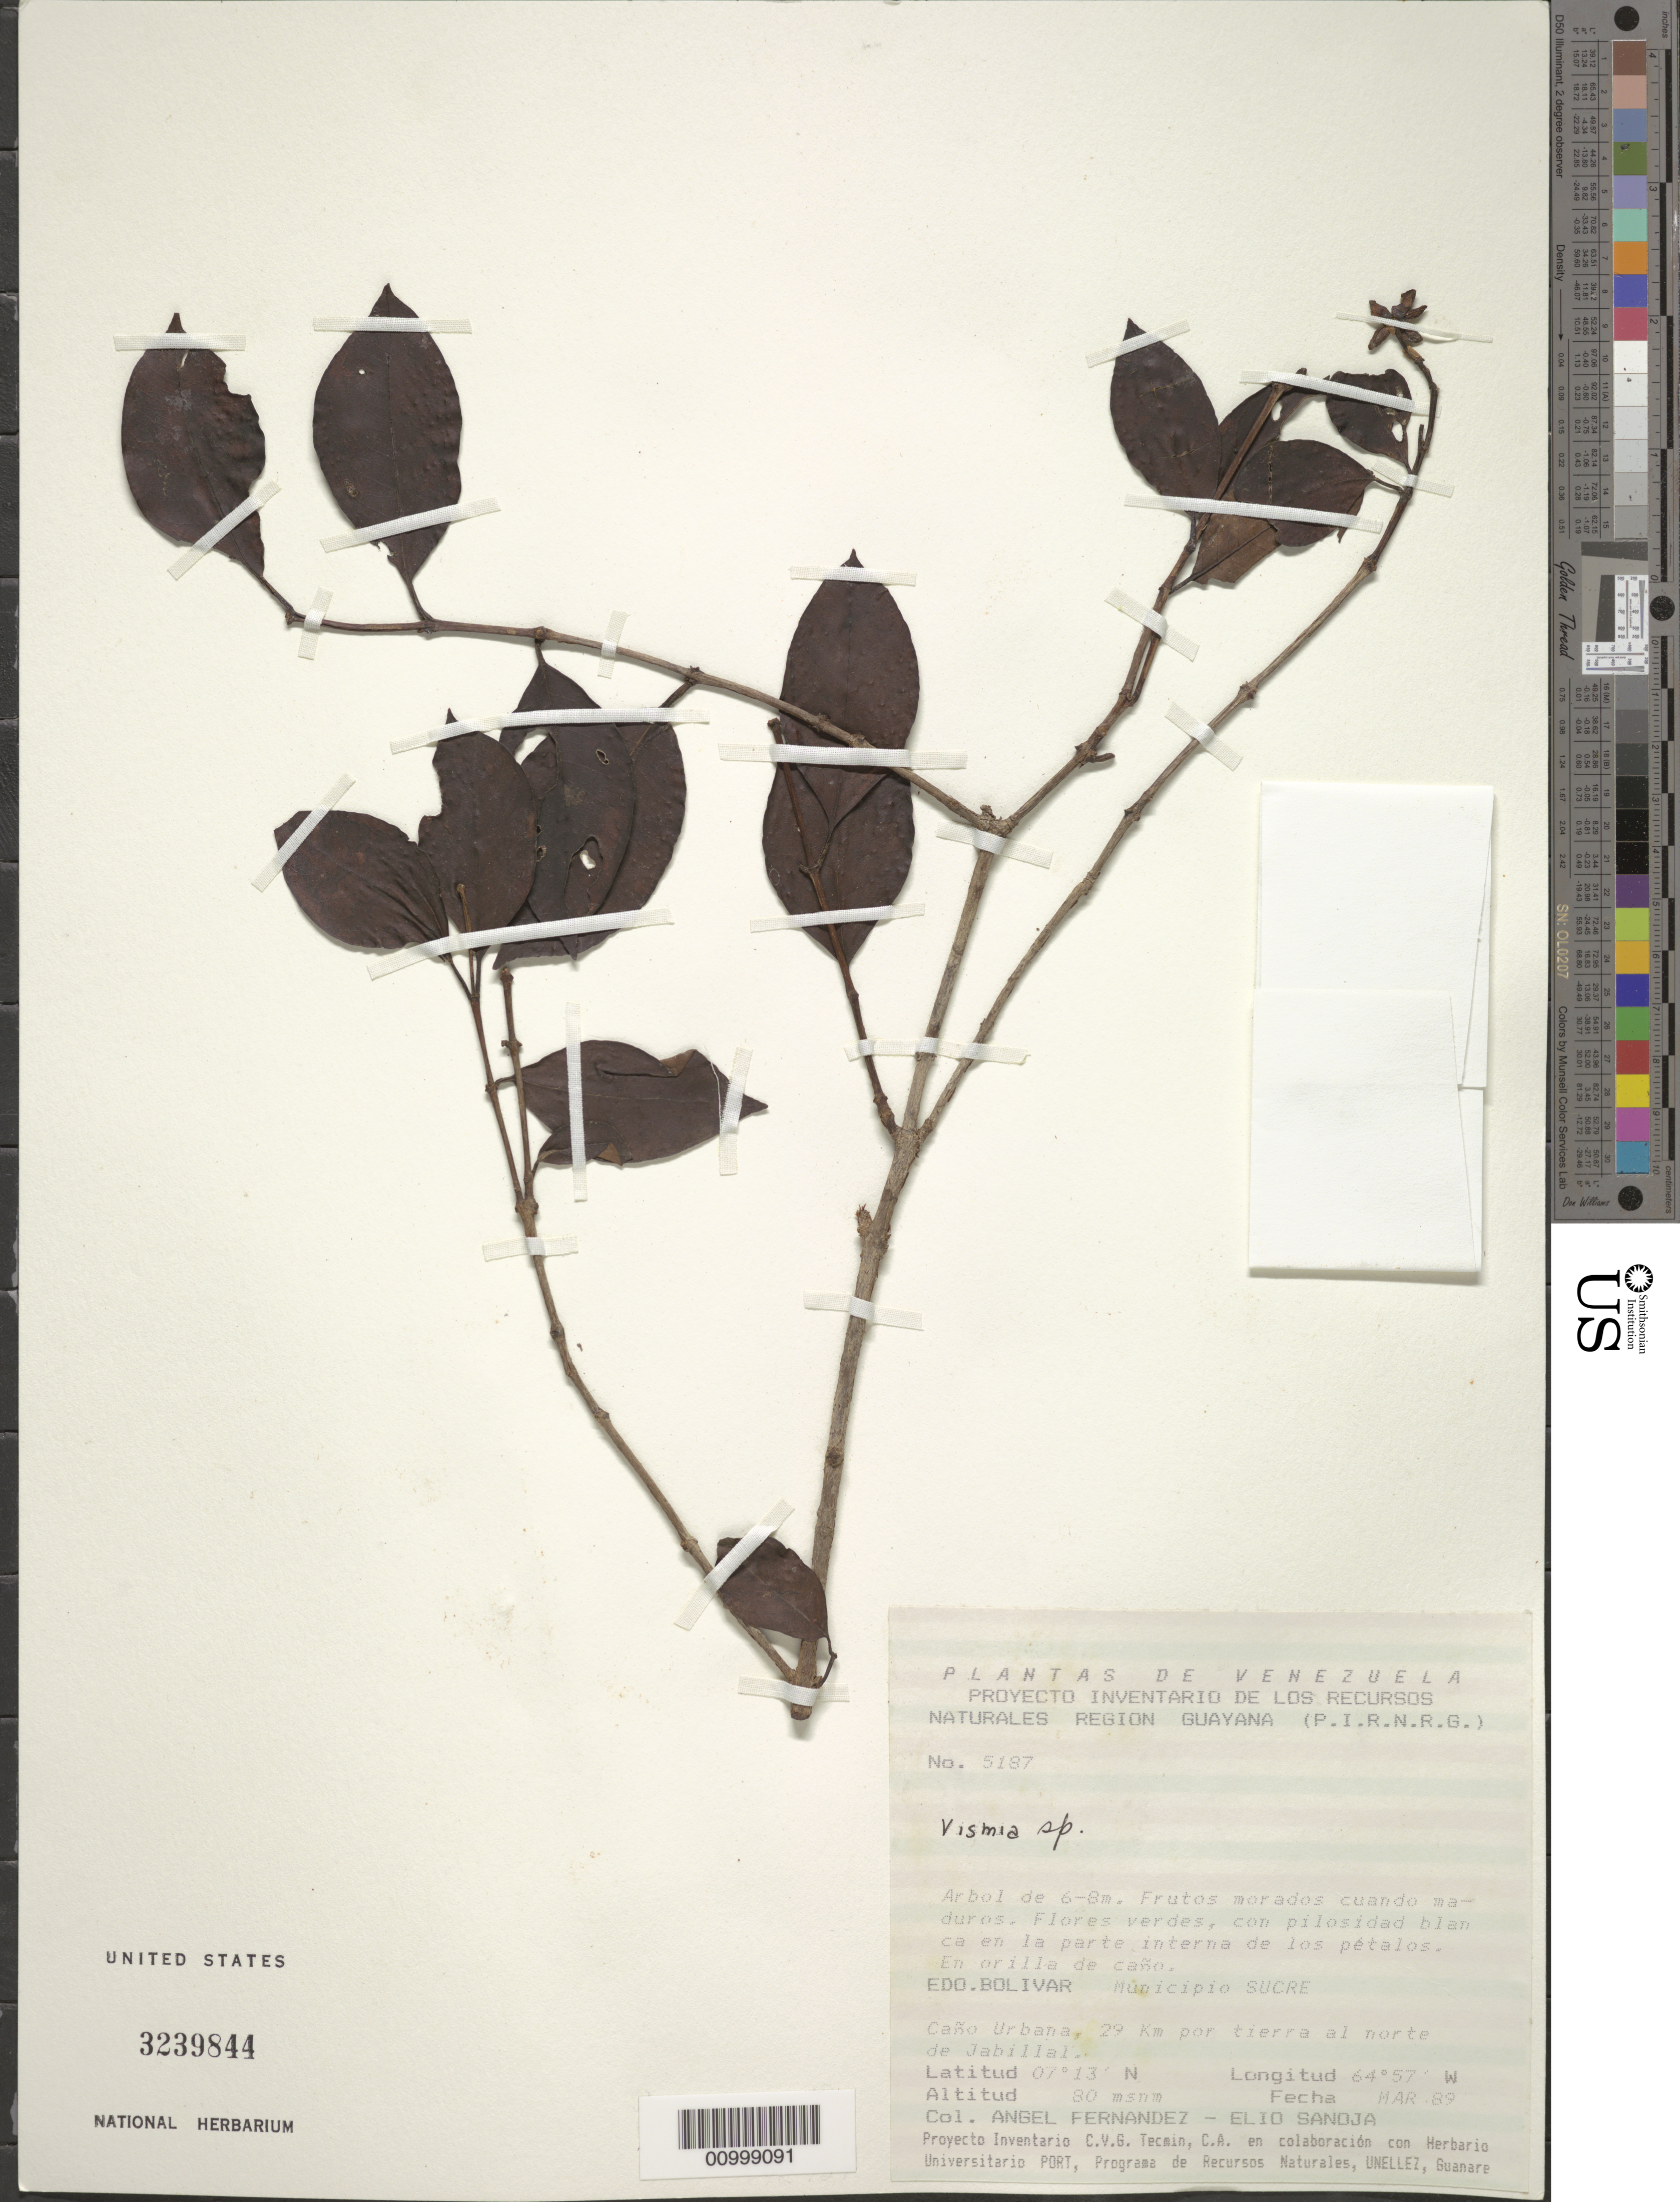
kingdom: Plantae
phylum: Tracheophyta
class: Magnoliopsida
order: Malpighiales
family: Hypericaceae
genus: Vismia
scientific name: Vismia sp.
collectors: A. Fernández & E. Sanoja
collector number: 5187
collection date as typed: Mar-89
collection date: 1989-03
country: Venezuela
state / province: Bolívar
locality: Cano Urbana, 29 km por tierra al norte de Jabillal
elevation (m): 80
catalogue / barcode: US 3239844